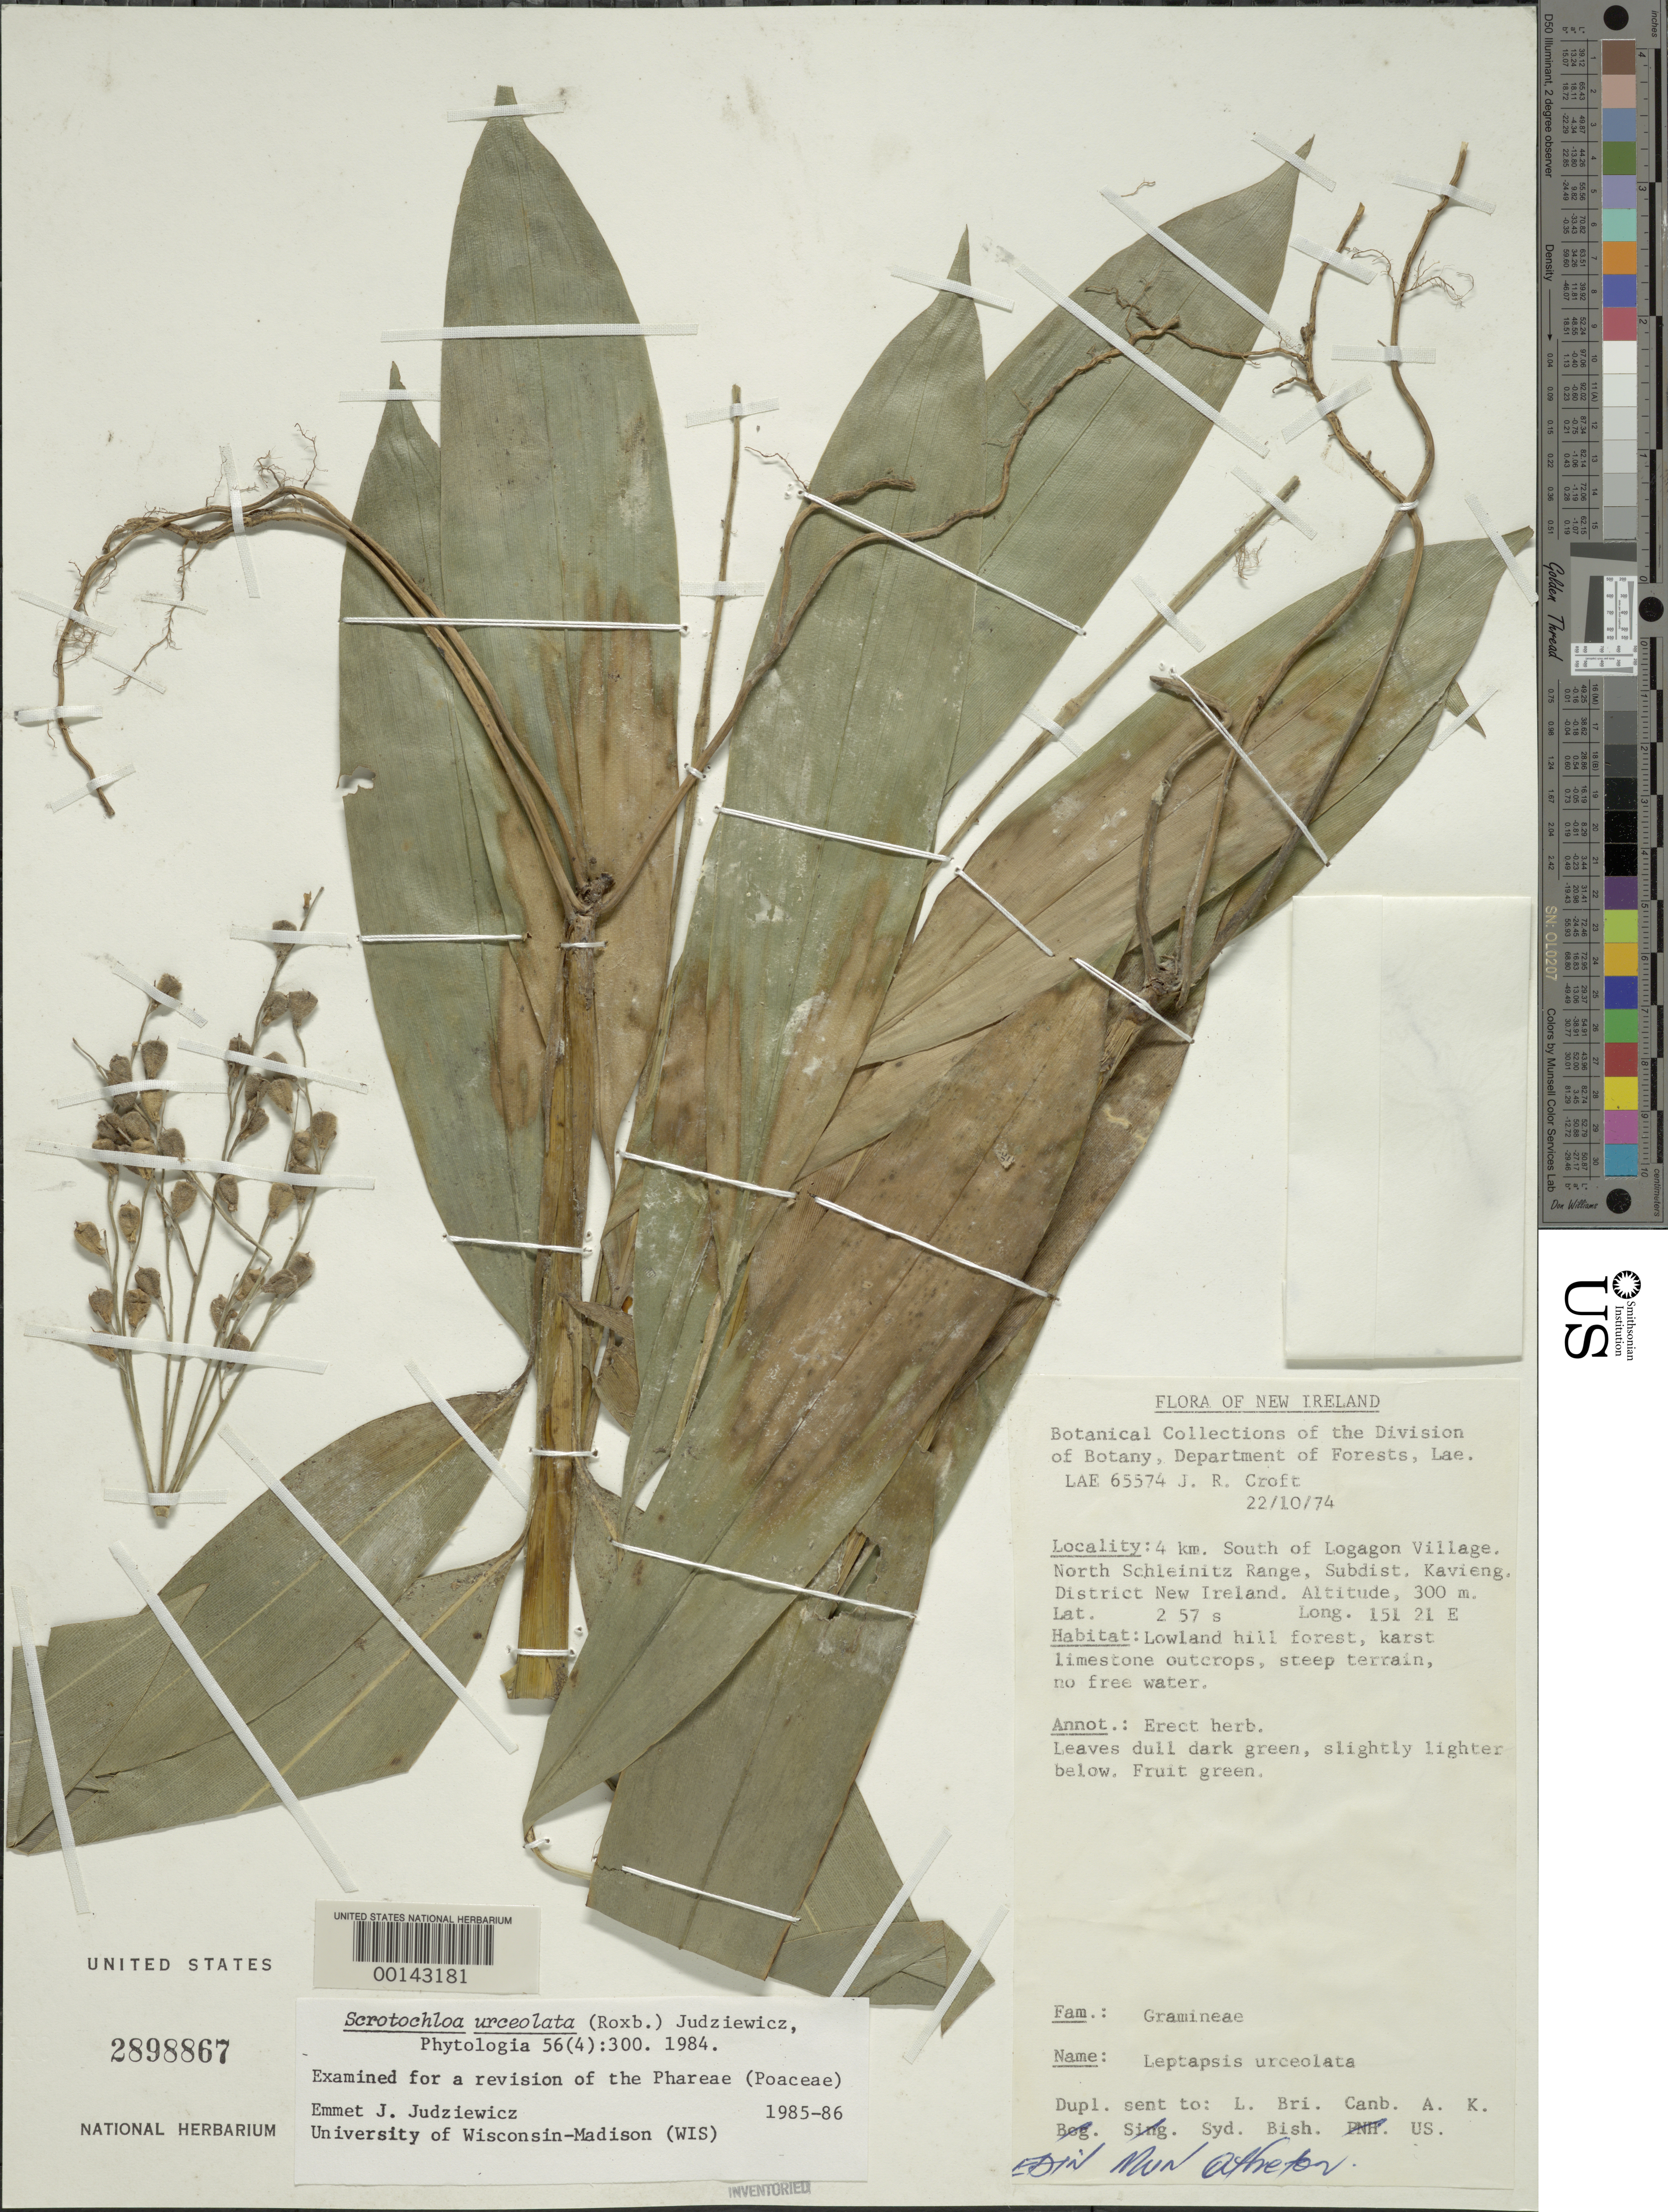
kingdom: Plantae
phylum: Tracheophyta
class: Liliopsida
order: Poales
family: Poaceae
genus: Scrotochloa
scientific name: Scrotochloa urceolata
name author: (Roxb.) Judz.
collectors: J. R. Croft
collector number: Lae 65574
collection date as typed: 22 Oct 1974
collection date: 1974-10-22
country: Papua New Guinea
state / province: New Ireland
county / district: Kavieng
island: New Ireland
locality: North schleinitz range, subdist. kavieng, bismark archipelago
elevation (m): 300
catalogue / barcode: US 2898867